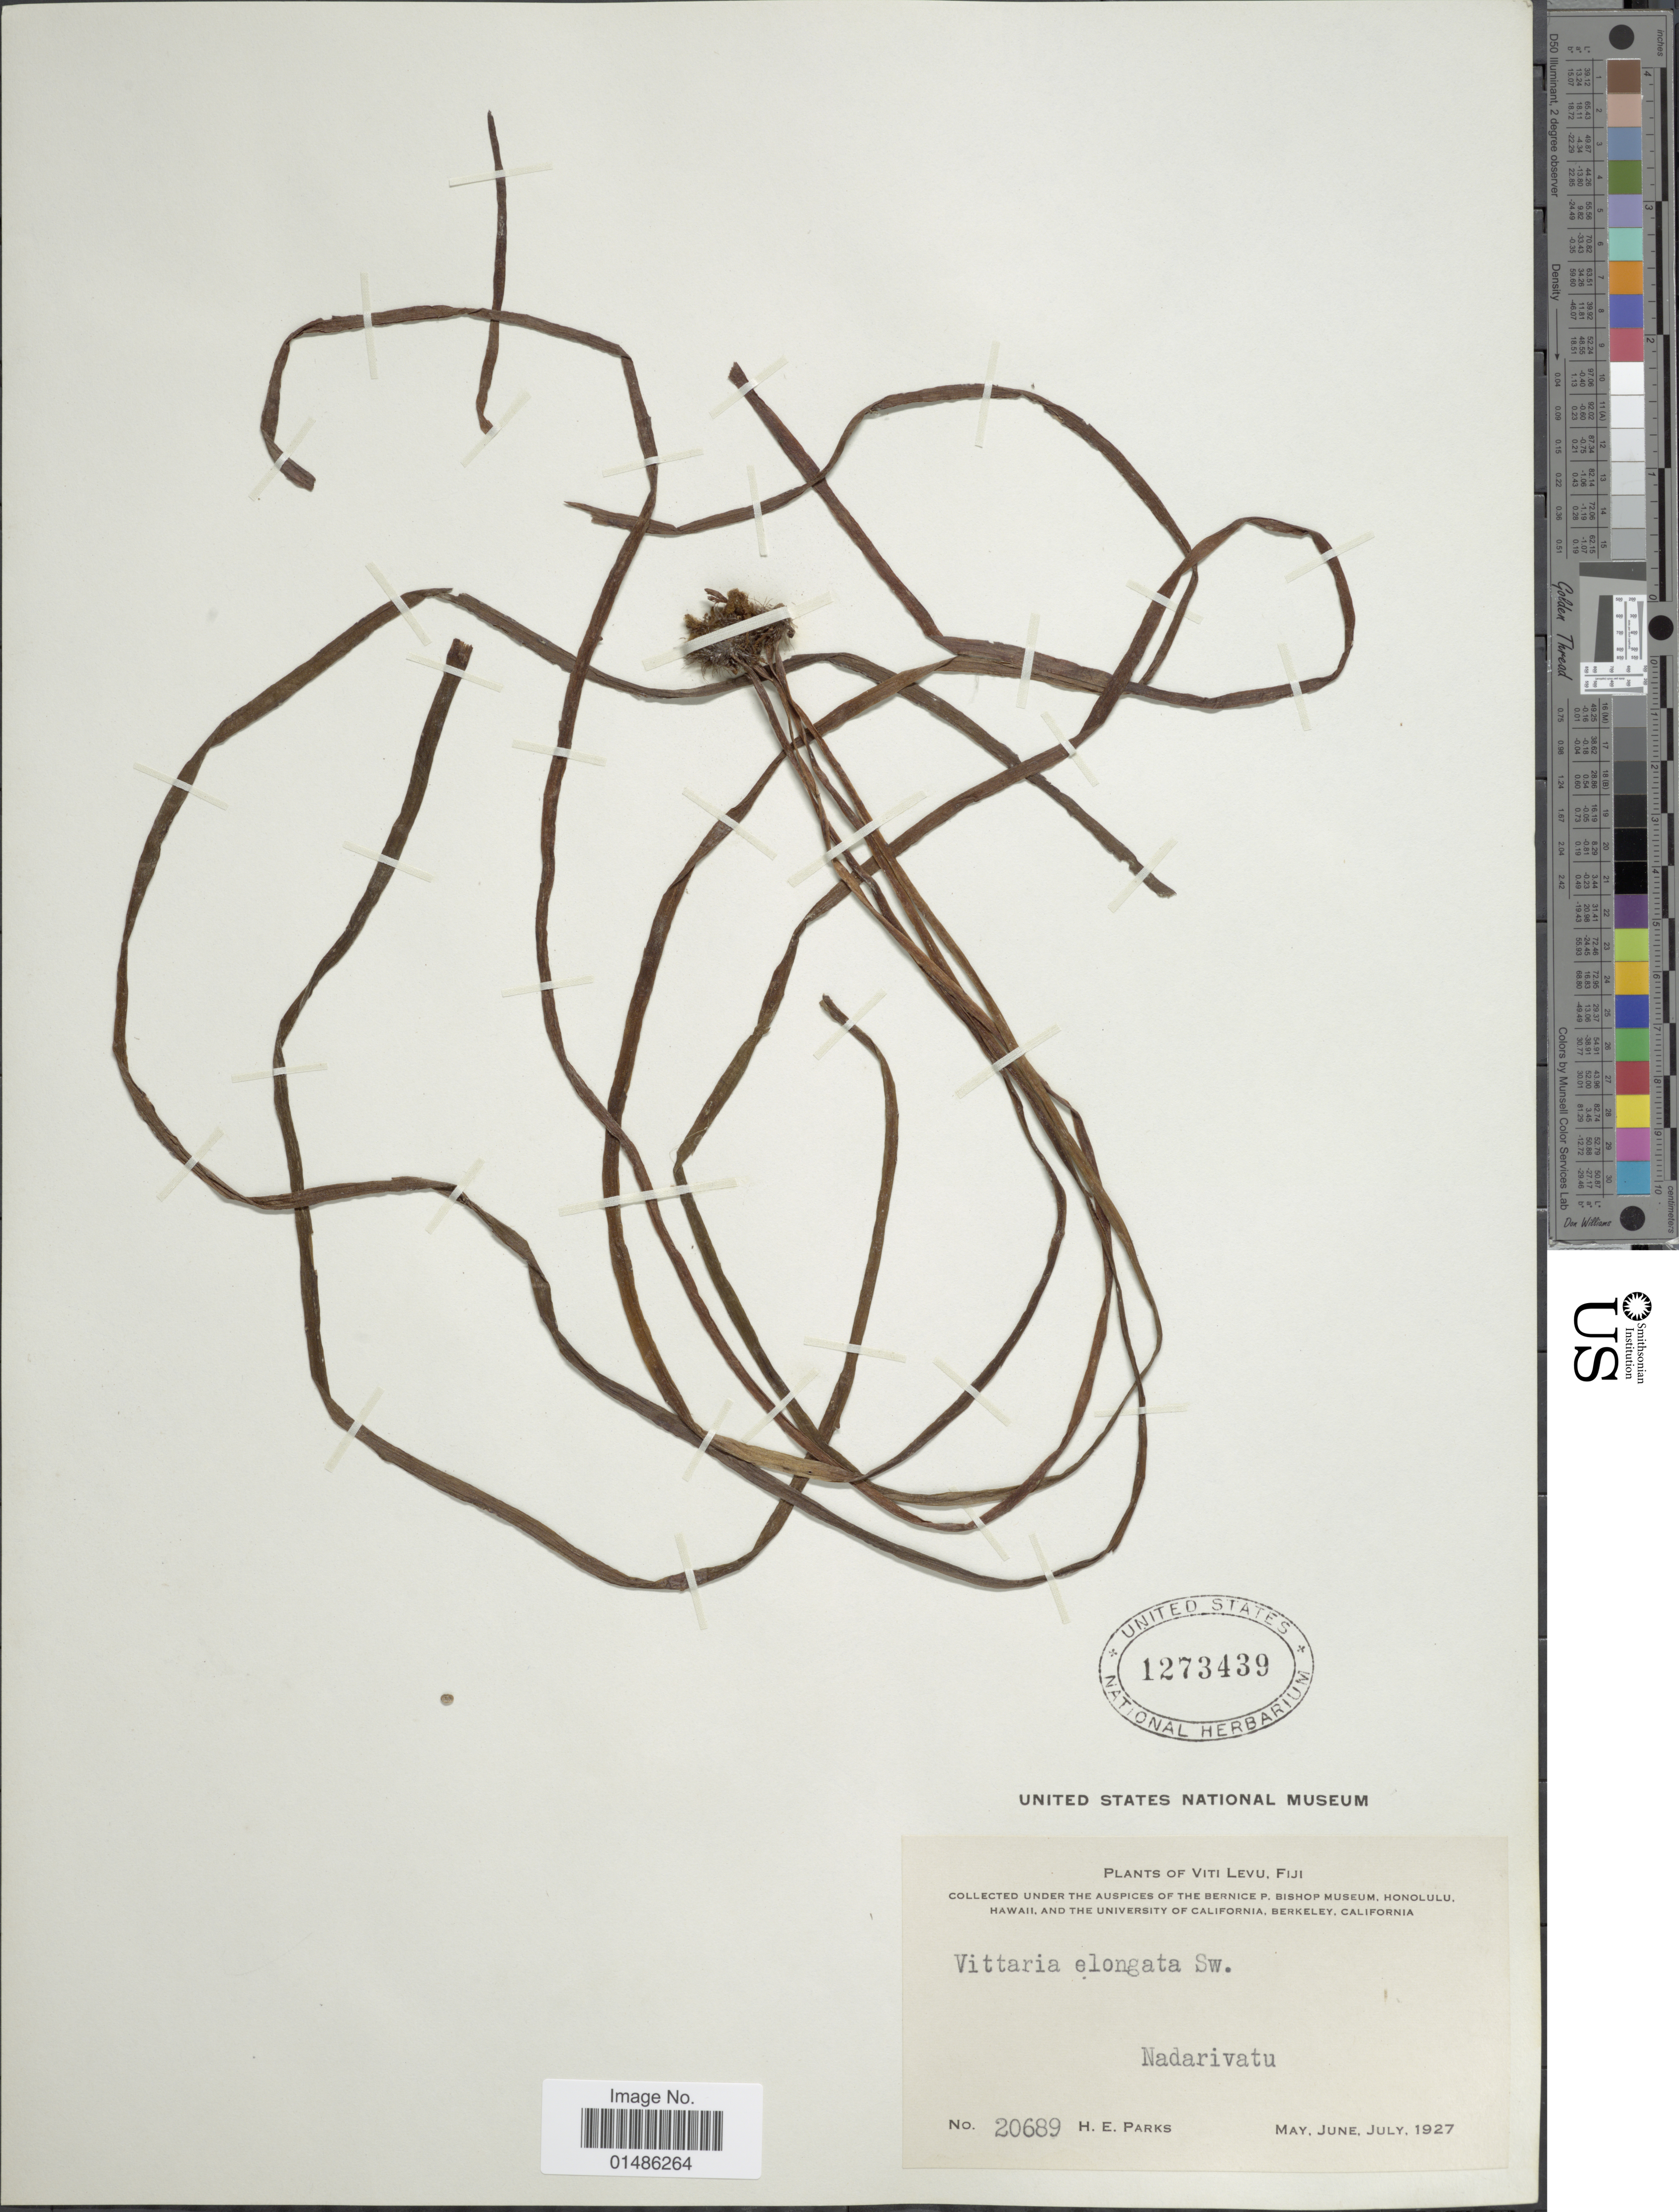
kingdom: Plantae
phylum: Tracheophyta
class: Polypodiopsida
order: Polypodiales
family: Pteridaceae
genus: Haplopteris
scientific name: Haplopteris elongata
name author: (Sw.) Crane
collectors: H. E. Parks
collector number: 20689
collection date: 1927-05/1927-07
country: Fiji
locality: Viti Levu. Nadarivatu.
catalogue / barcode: US 1273439